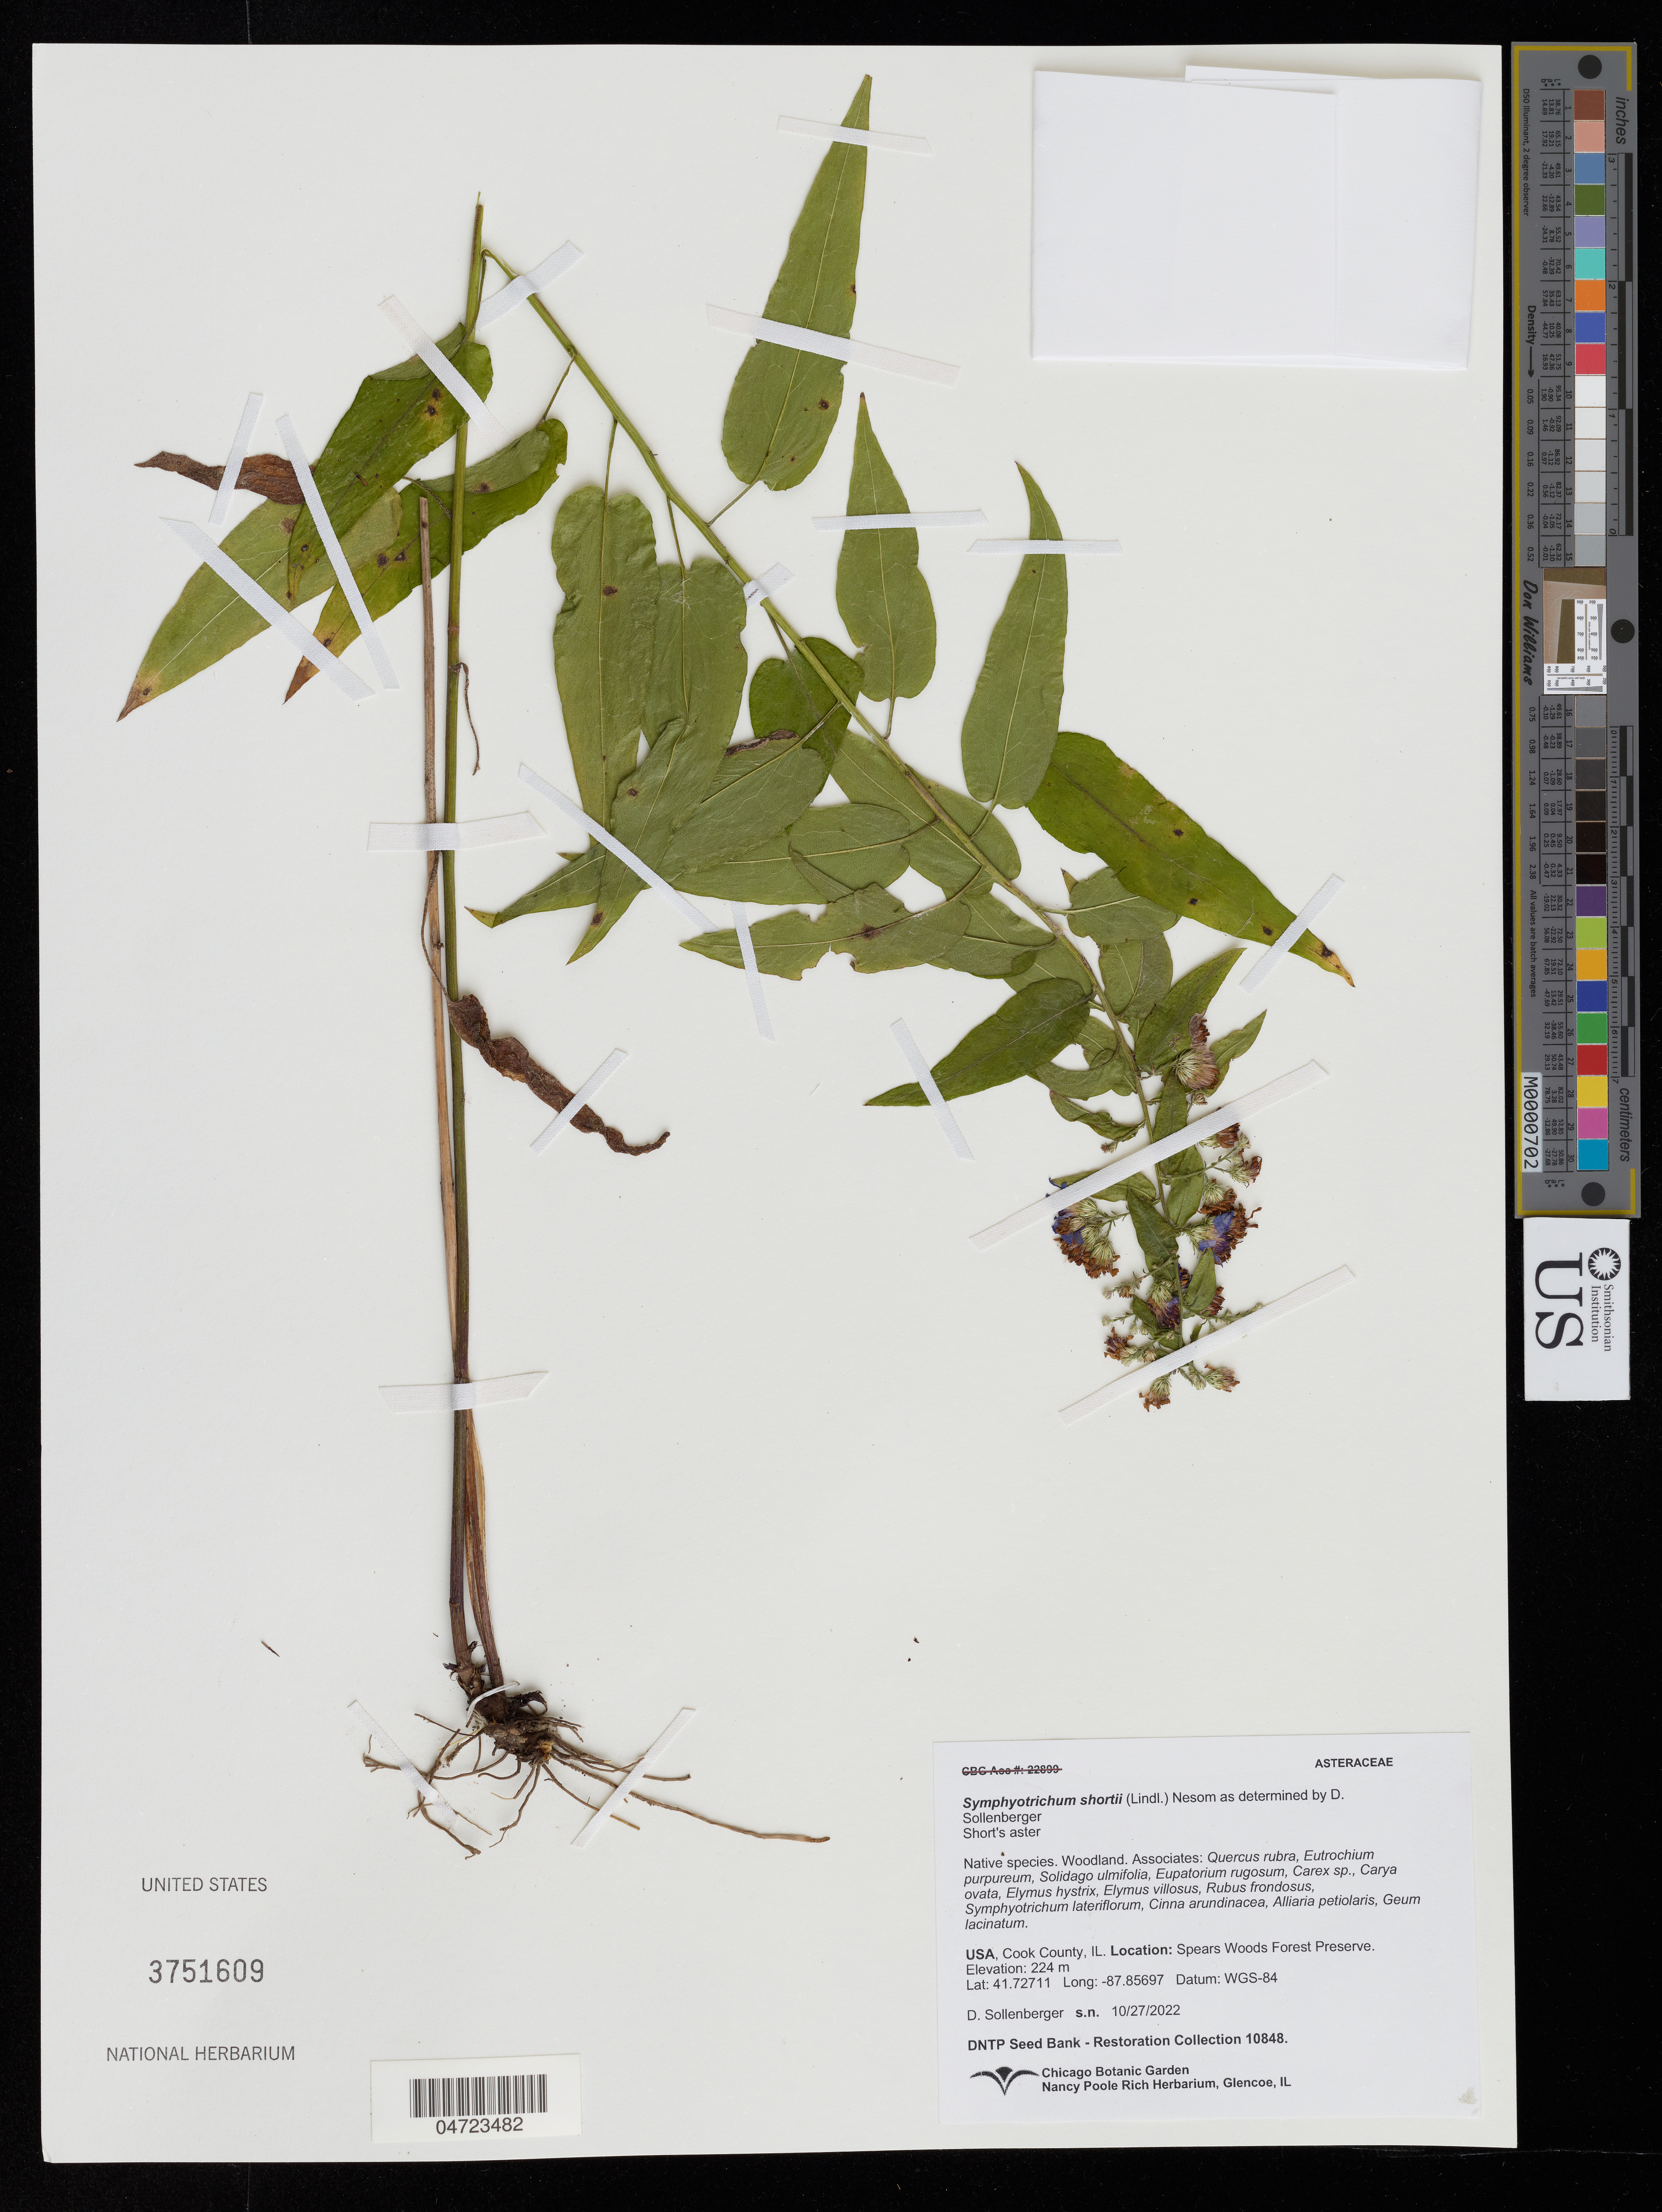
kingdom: Plantae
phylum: Tracheophyta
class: Magnoliopsida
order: Asterales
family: Asteraceae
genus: Symphyotrichum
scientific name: Symphyotrichum shortii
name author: (Lindl.) G.L. Nesom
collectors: D. Sollenberger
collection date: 2022-10-27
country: United States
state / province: Illinois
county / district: Cook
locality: Cook County. Spears Woods Forest Preserve.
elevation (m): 224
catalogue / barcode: US 3751609